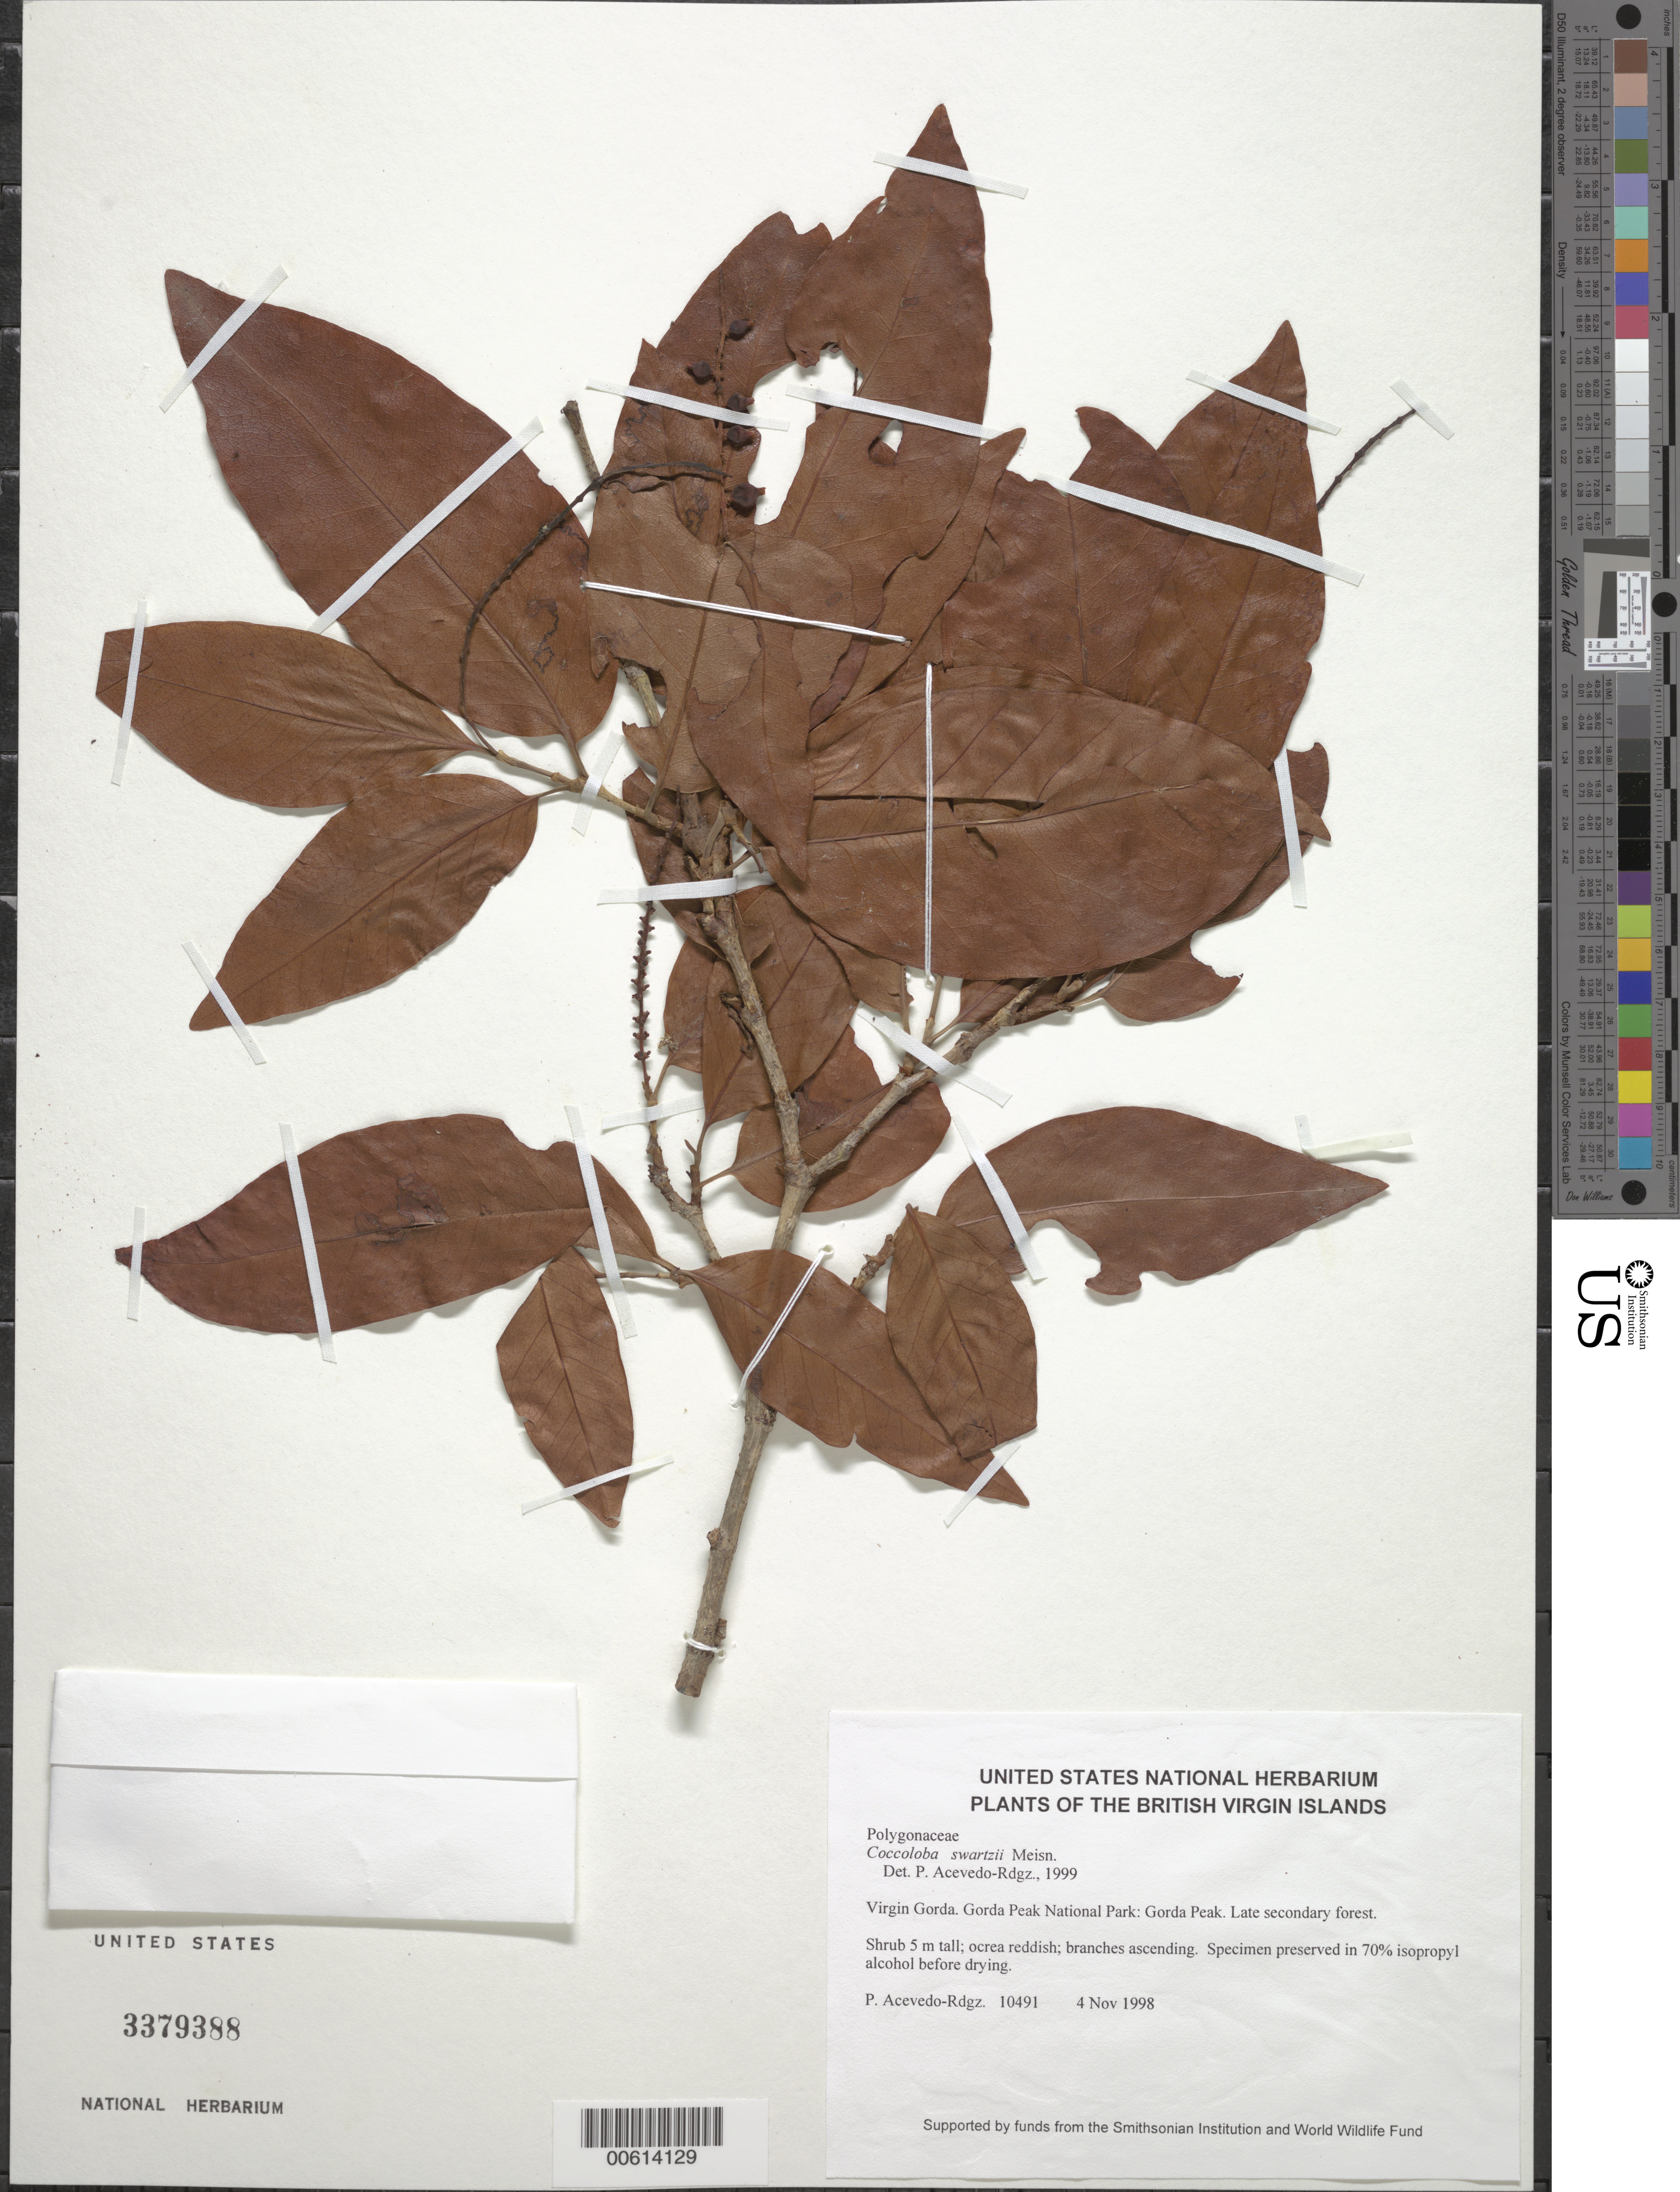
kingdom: Plantae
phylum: Tracheophyta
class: Magnoliopsida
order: Caryophyllales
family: Polygonaceae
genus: Coccoloba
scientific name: Coccoloba swartzii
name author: Meisn.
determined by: Acevedo-Rodríguez, P., (BOT), Smithsonian Institution - National Museum of Natural History (UNITED STATES)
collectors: P. Acevedo-Rodr.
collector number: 10491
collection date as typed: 04 Nov 1998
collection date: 1998-11-04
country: British Virgin Islands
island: Virgin Gorda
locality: Gorda Peak National Park: Gorda Peak.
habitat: Late secondary forest.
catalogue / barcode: US 3379388